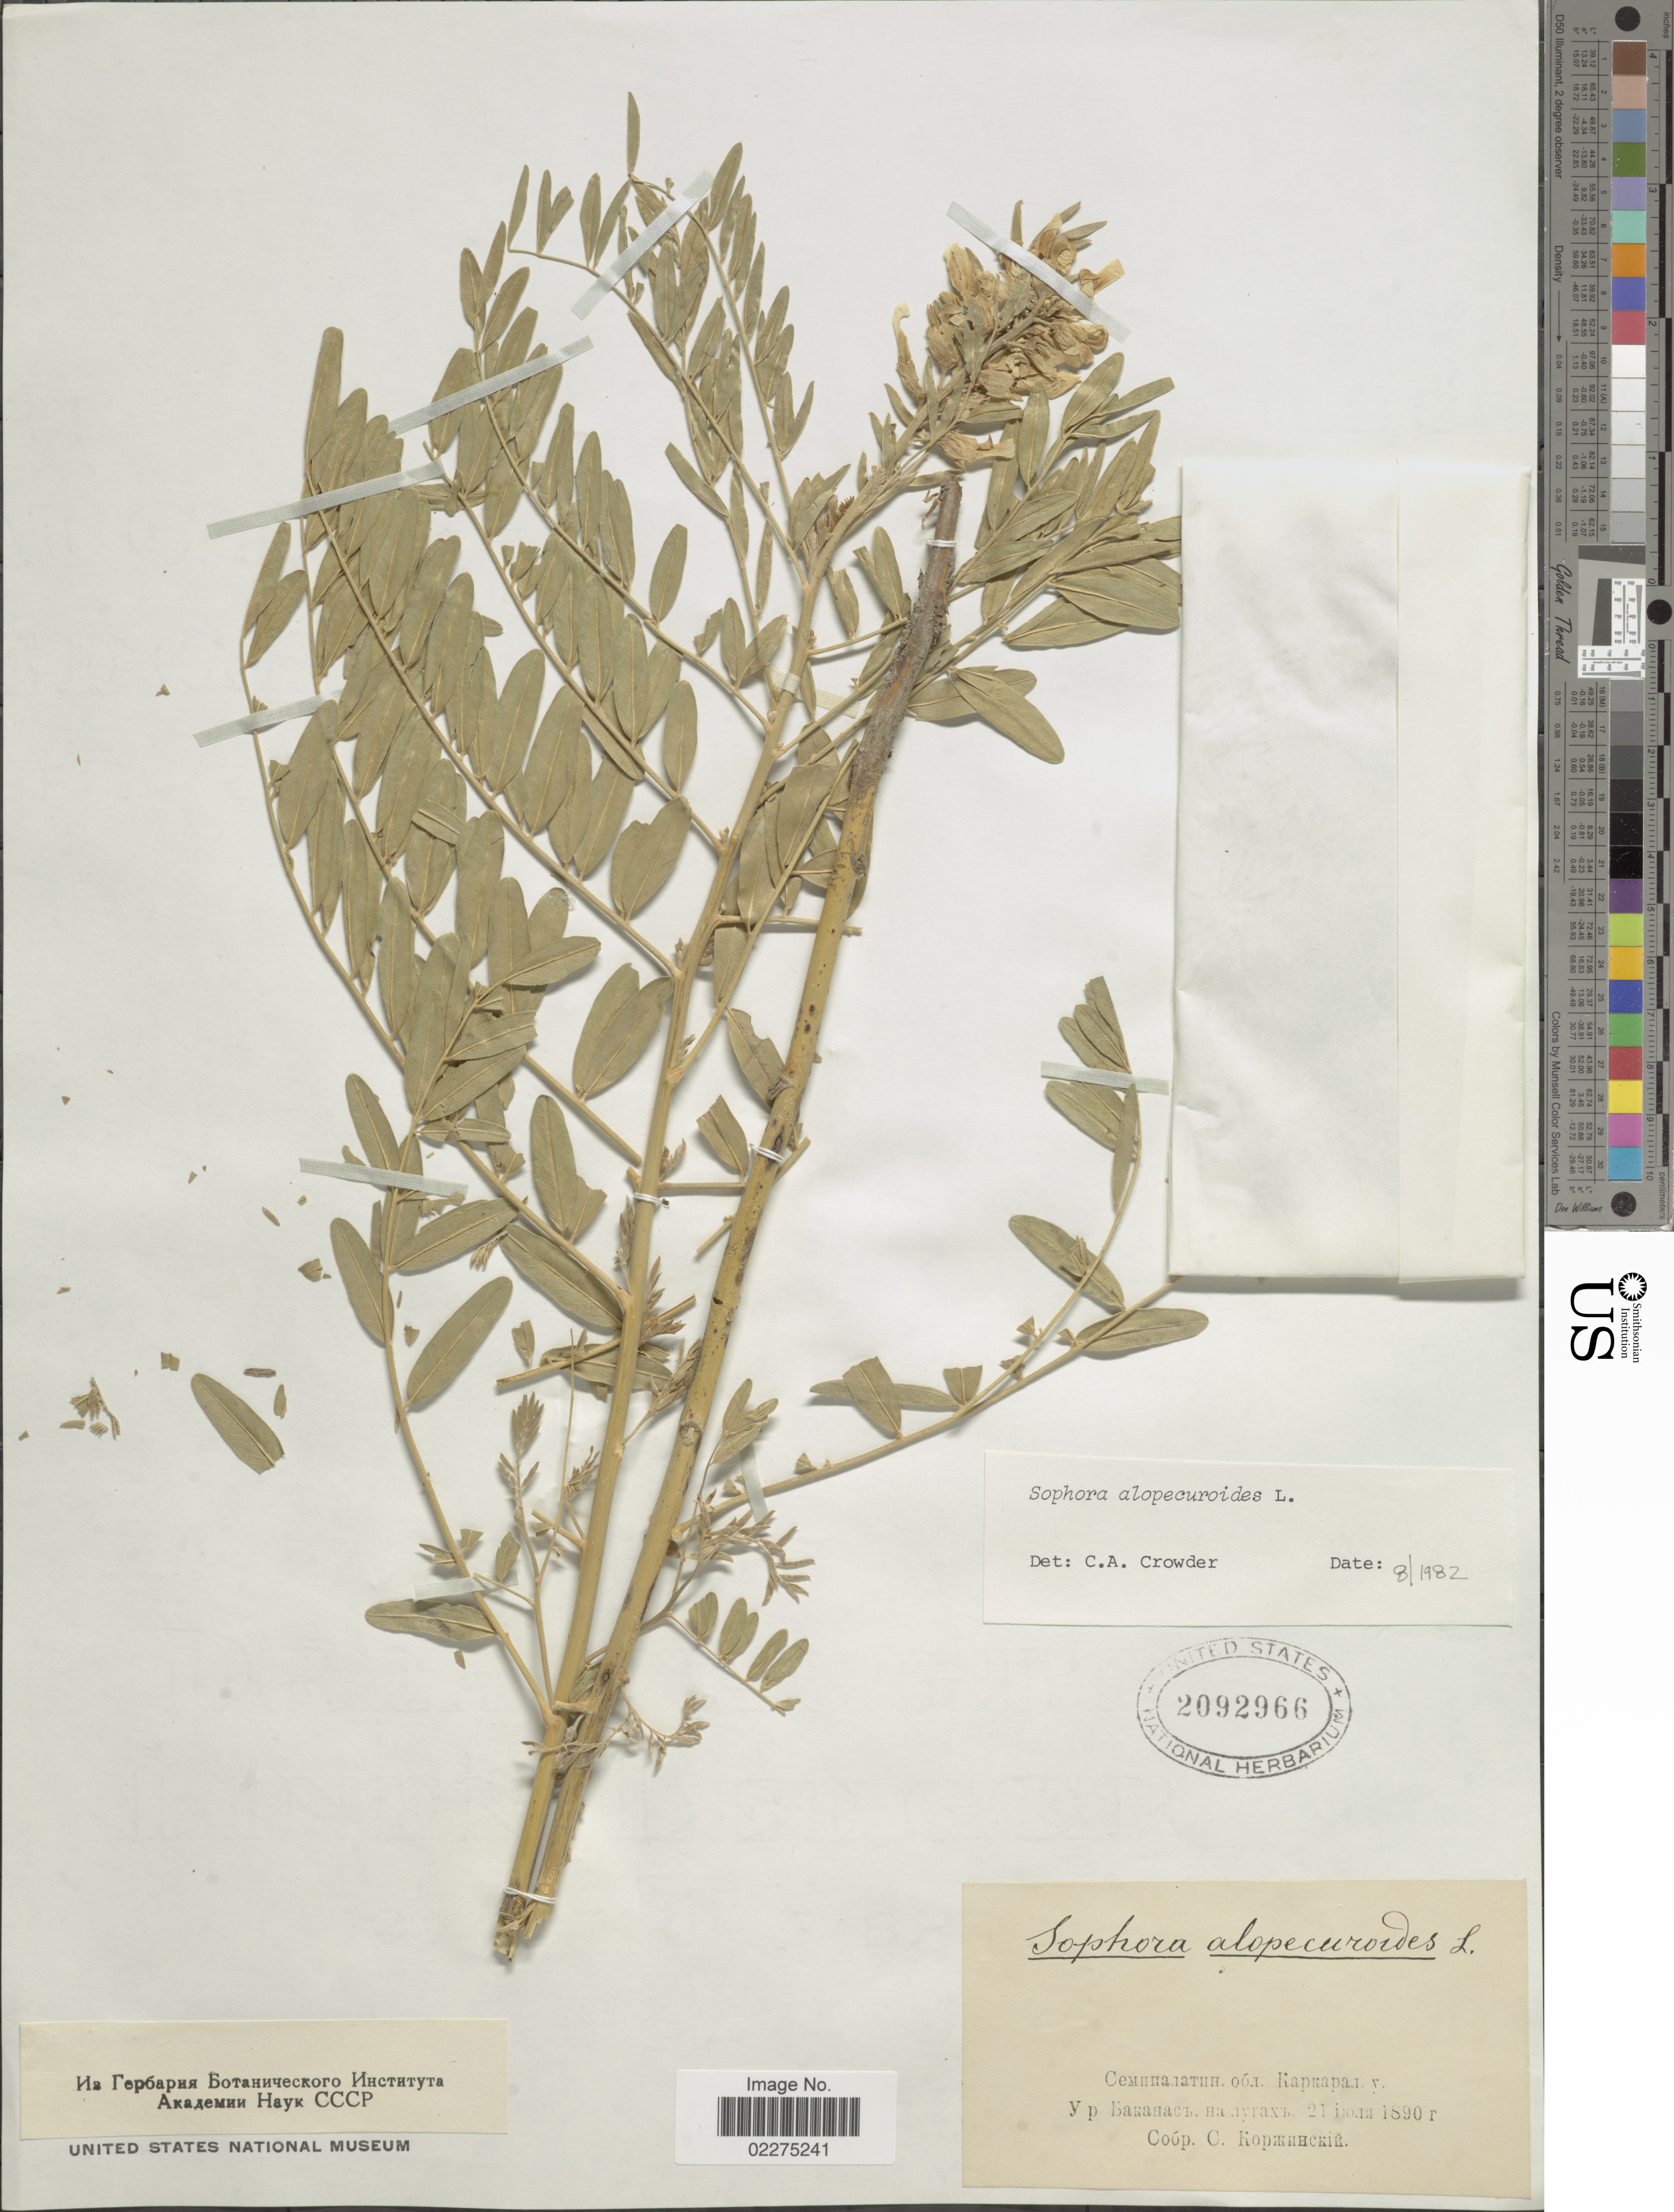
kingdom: Plantae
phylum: Tracheophyta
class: Magnoliopsida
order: Fabales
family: Fabaceae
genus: Sophora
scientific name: Sophora alopecuroides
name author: L.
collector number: x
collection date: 1890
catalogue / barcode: US 2092966